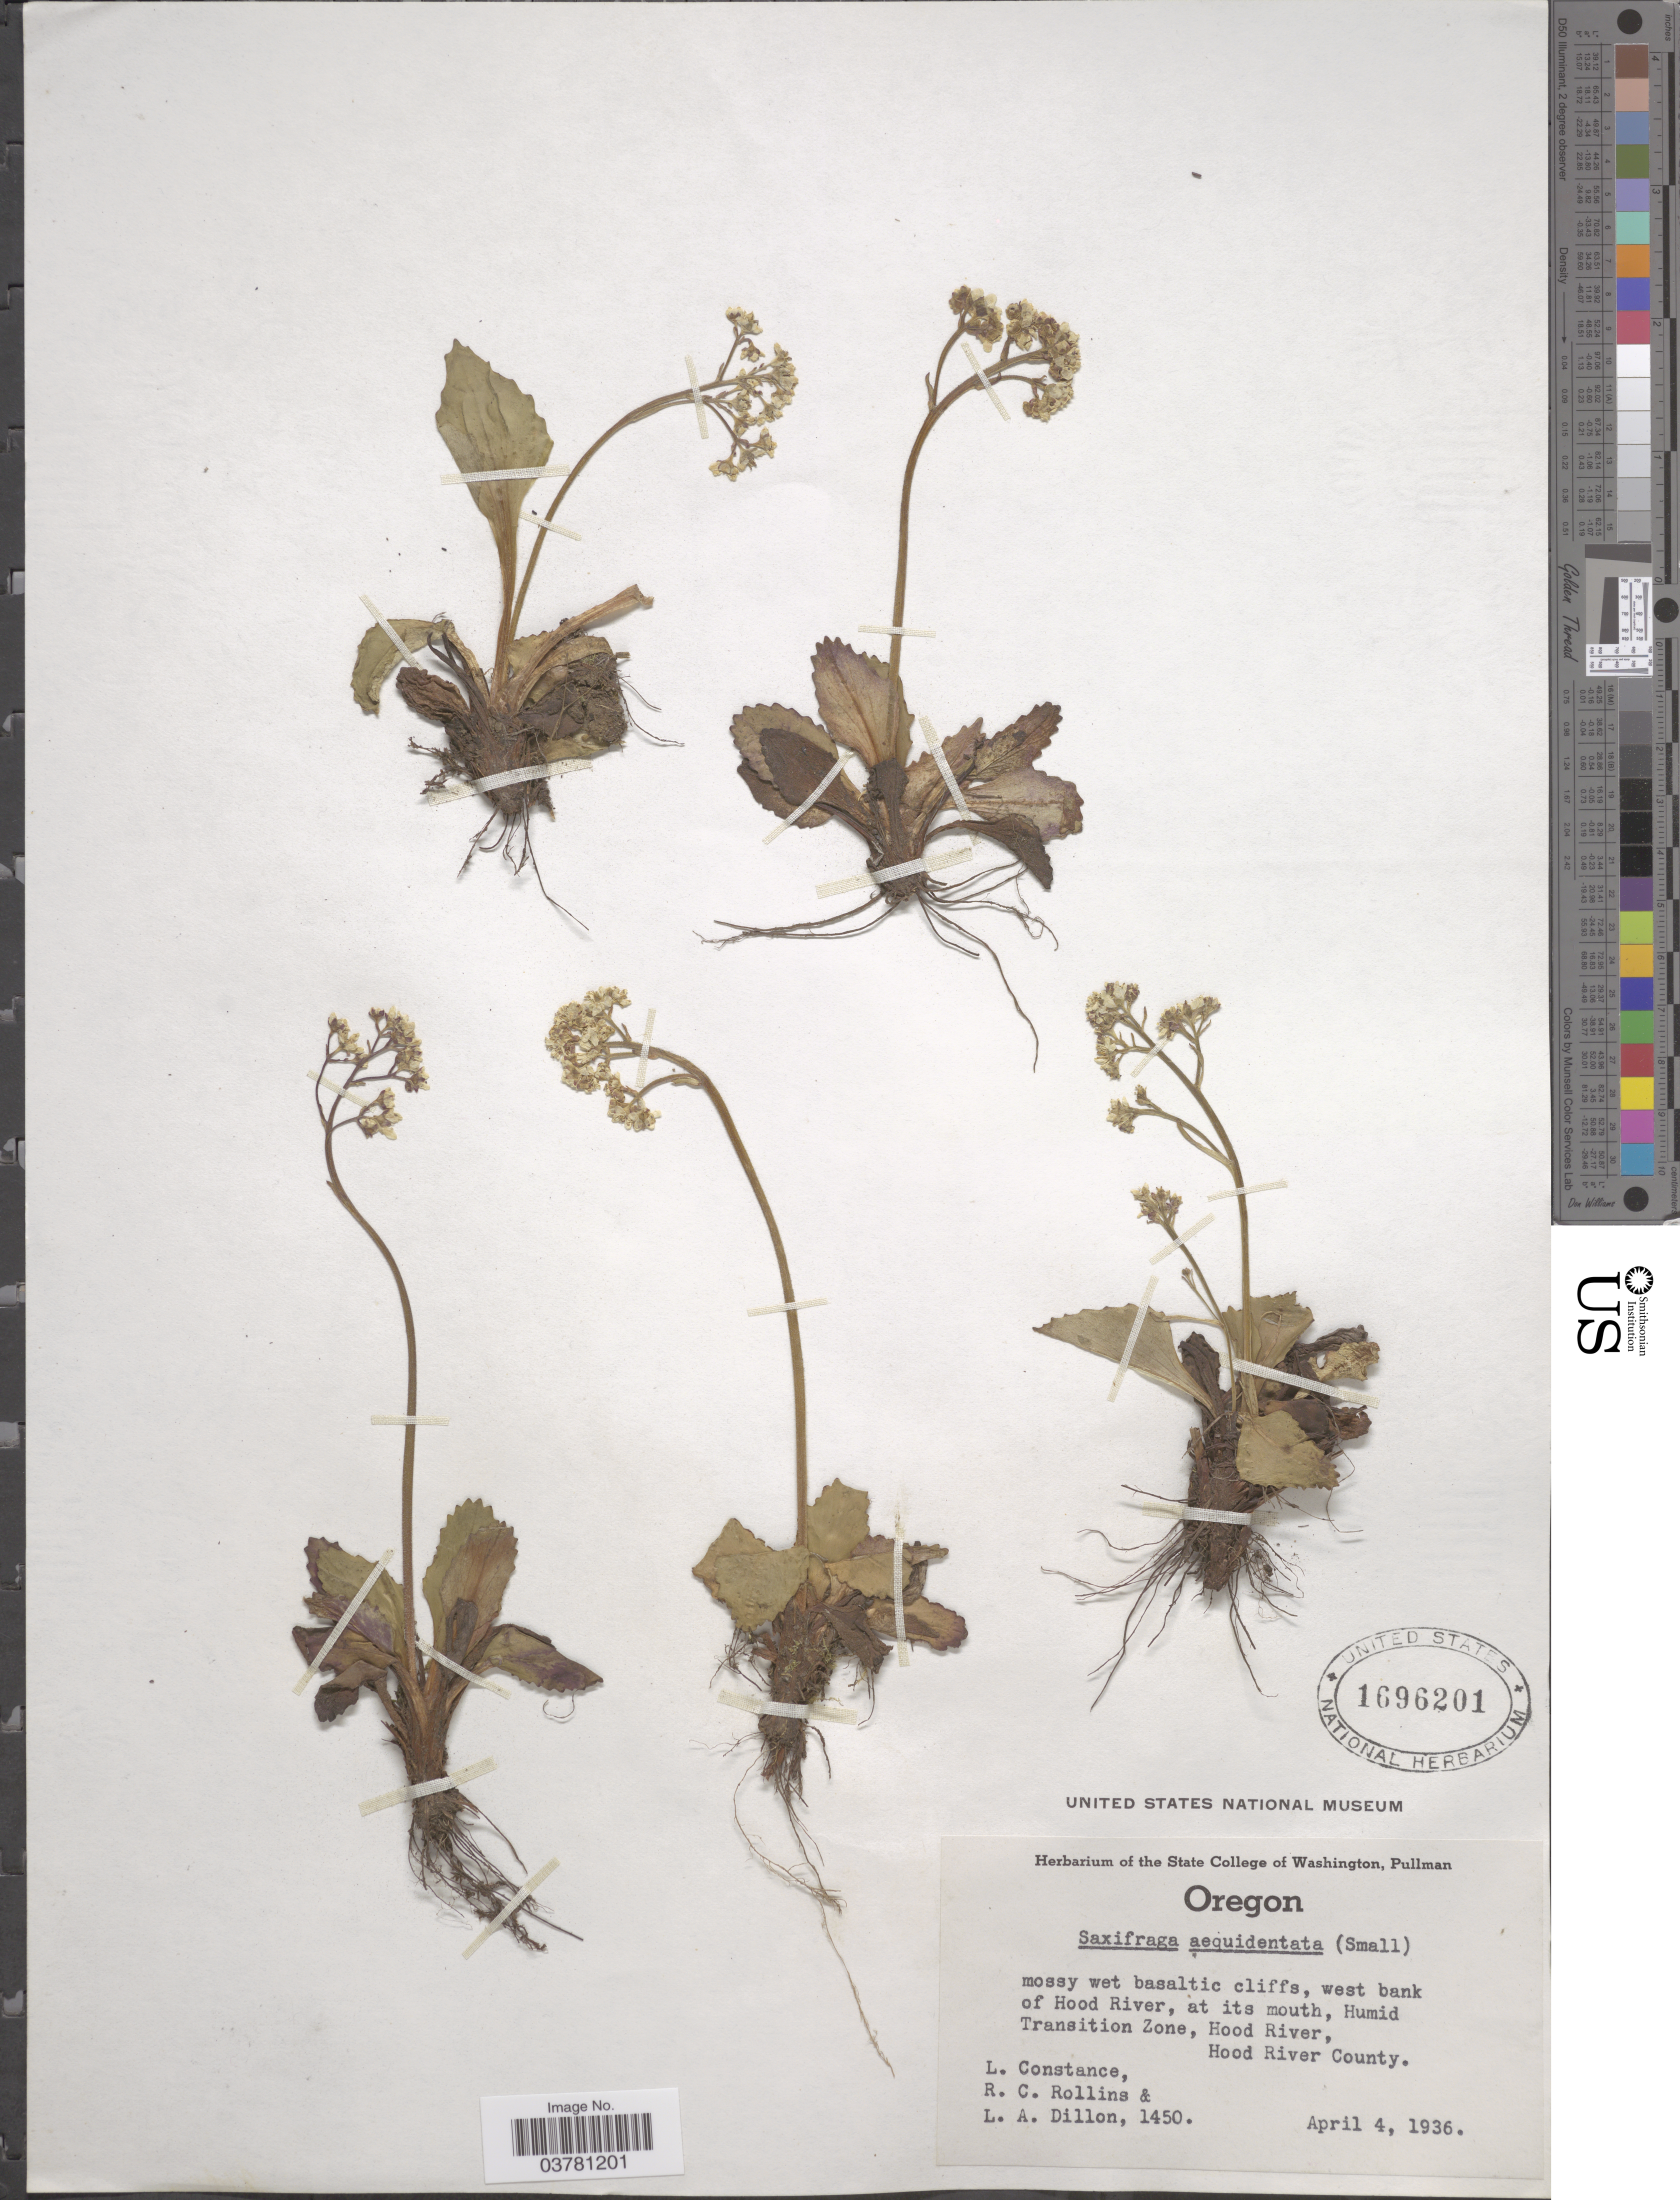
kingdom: Plantae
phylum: Tracheophyta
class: Magnoliopsida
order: Saxifragales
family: Saxifragaceae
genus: Micranthes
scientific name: Micranthes rufidula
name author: Small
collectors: L. Constance, R. C. Rollins & L. Dillon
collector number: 1450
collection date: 1936-04-04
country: United States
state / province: Oregon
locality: West bank of Hood River, at its mouth, Humid Transition Zone, Hood River, Hood River County.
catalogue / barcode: US 1696201